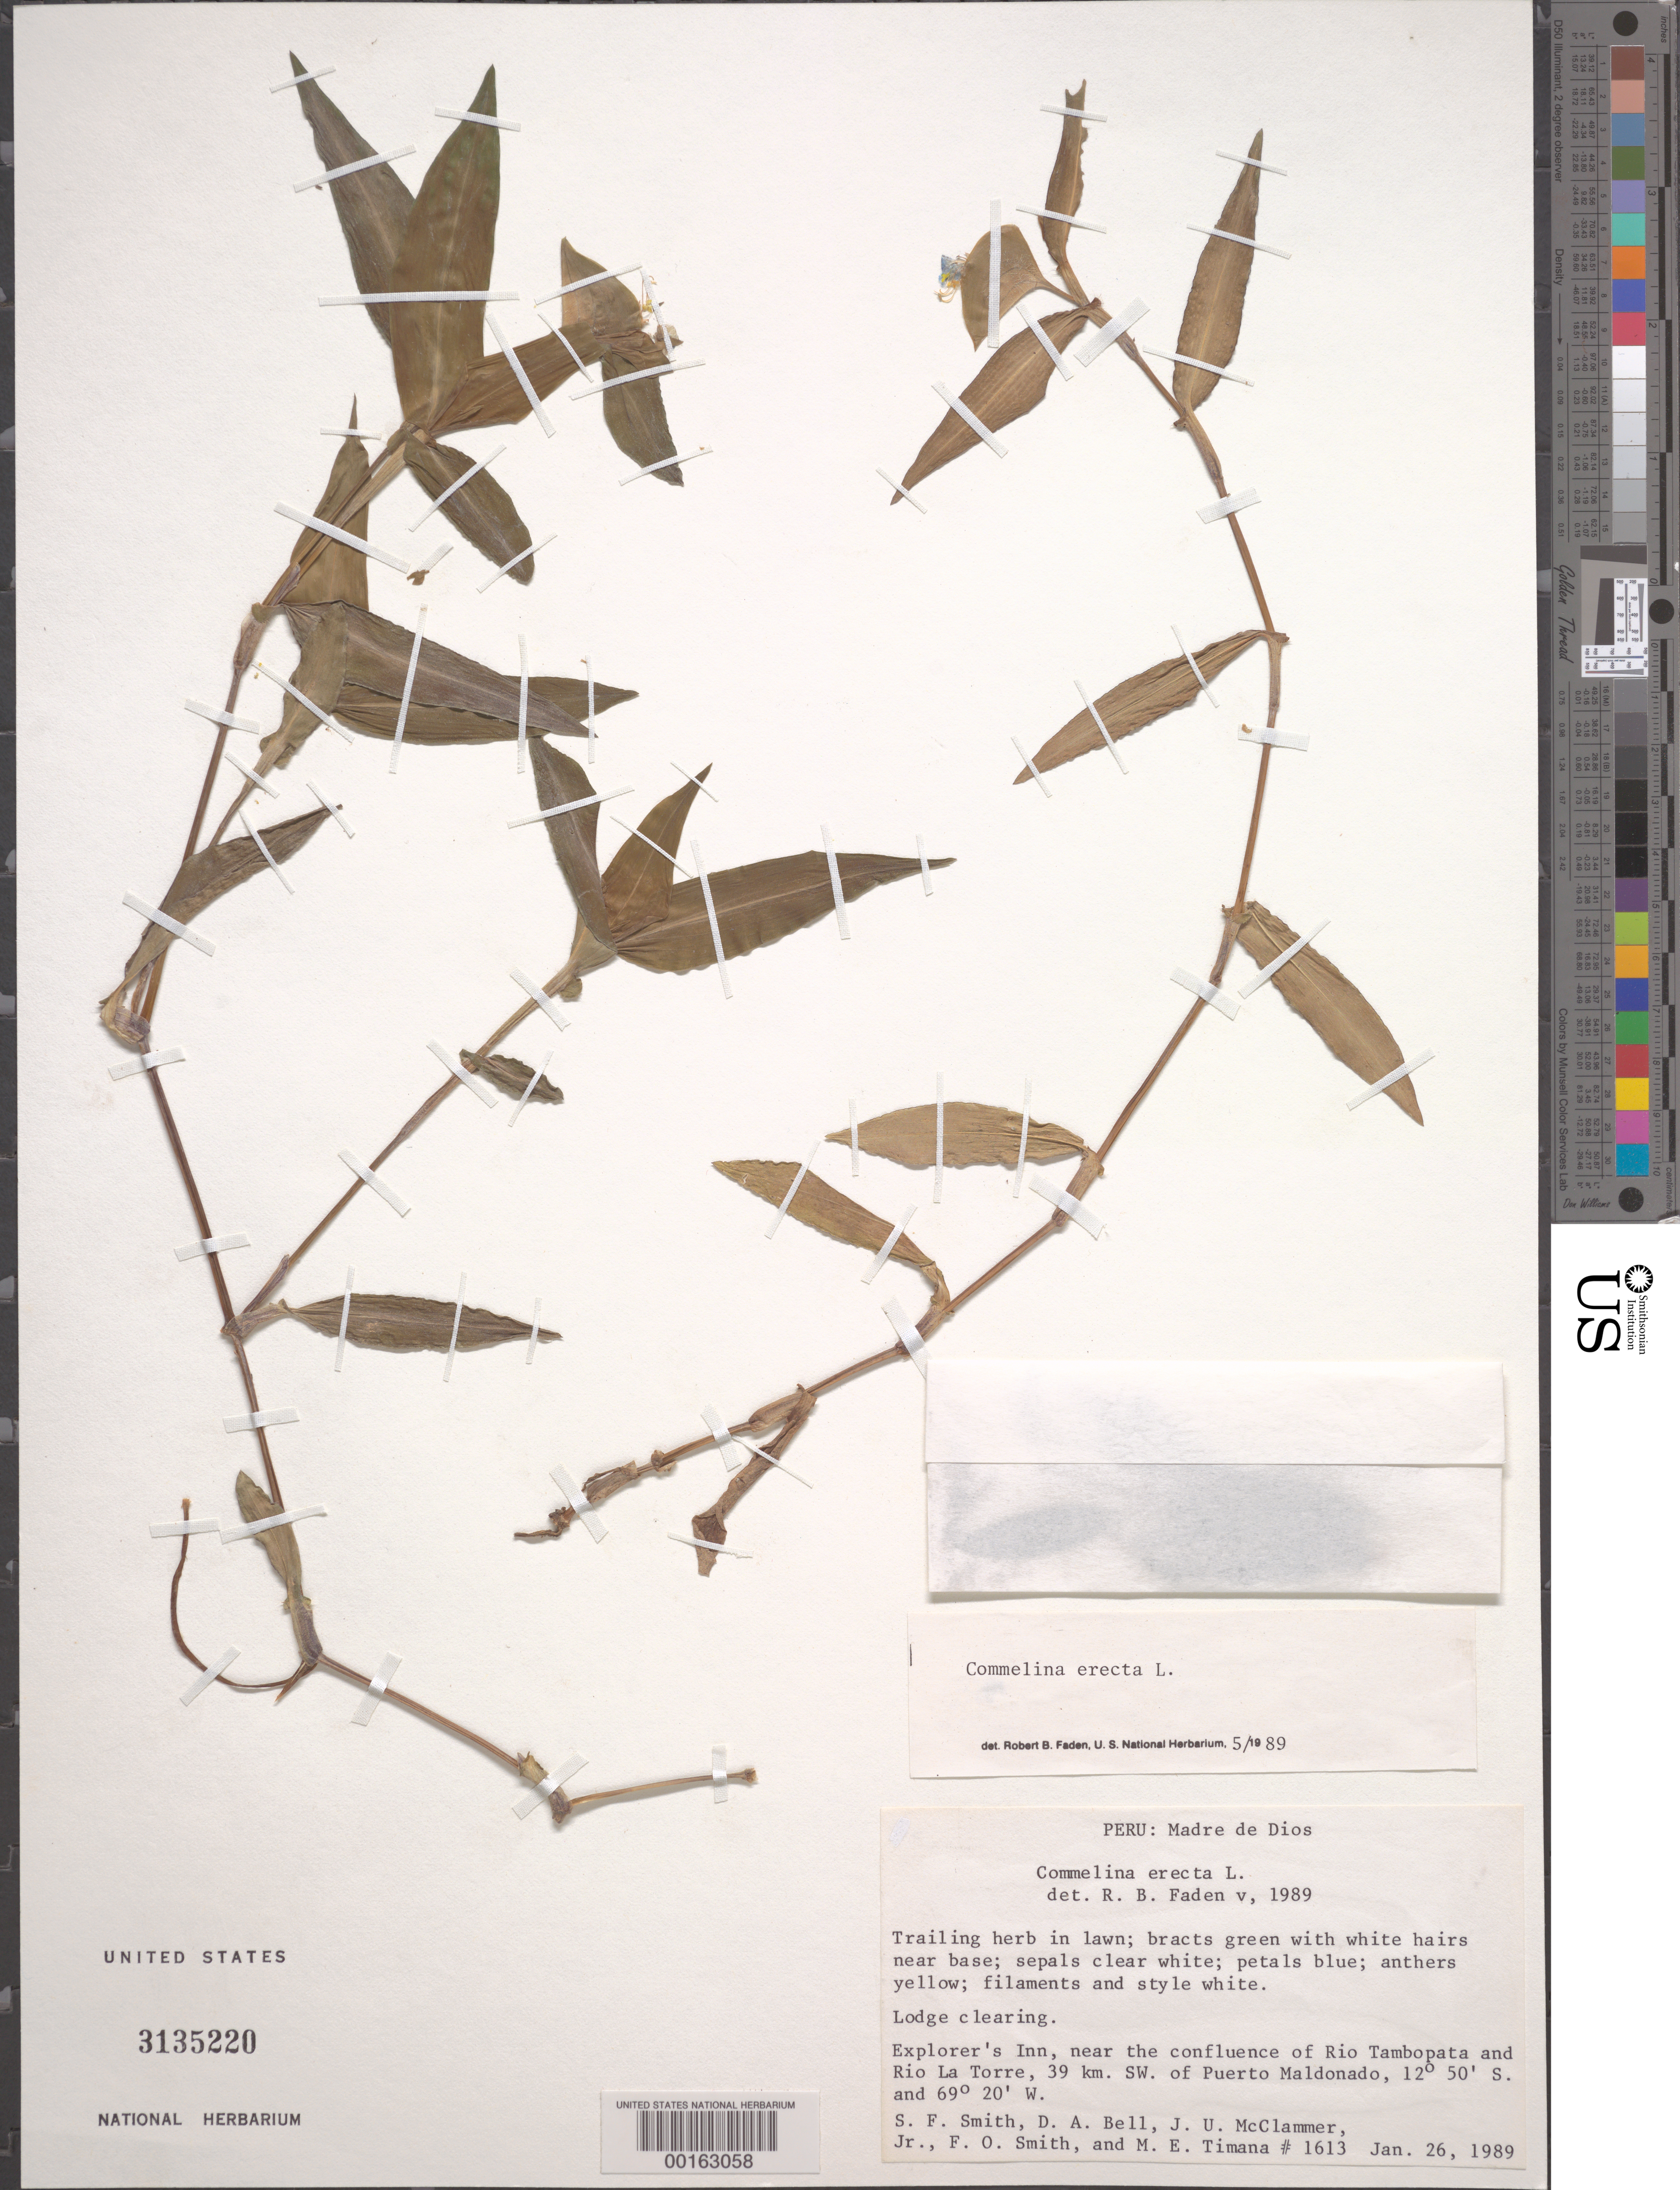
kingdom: Plantae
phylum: Tracheophyta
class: Liliopsida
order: Commelinales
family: Commelinaceae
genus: Commelina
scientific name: Commelina erecta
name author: L.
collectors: S.F. Smith, D. A. Bell, J. Mcclammer Jr. & F. Smith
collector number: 1613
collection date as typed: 26 Jan 1989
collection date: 1989-01-26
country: Peru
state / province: Madre de Dios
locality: Explorer's inn, near the confluence of tio tambopata and rio la torre, 39 km sw of puerto maldonado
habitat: Lodge clearing, in lawn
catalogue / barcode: US 3135220